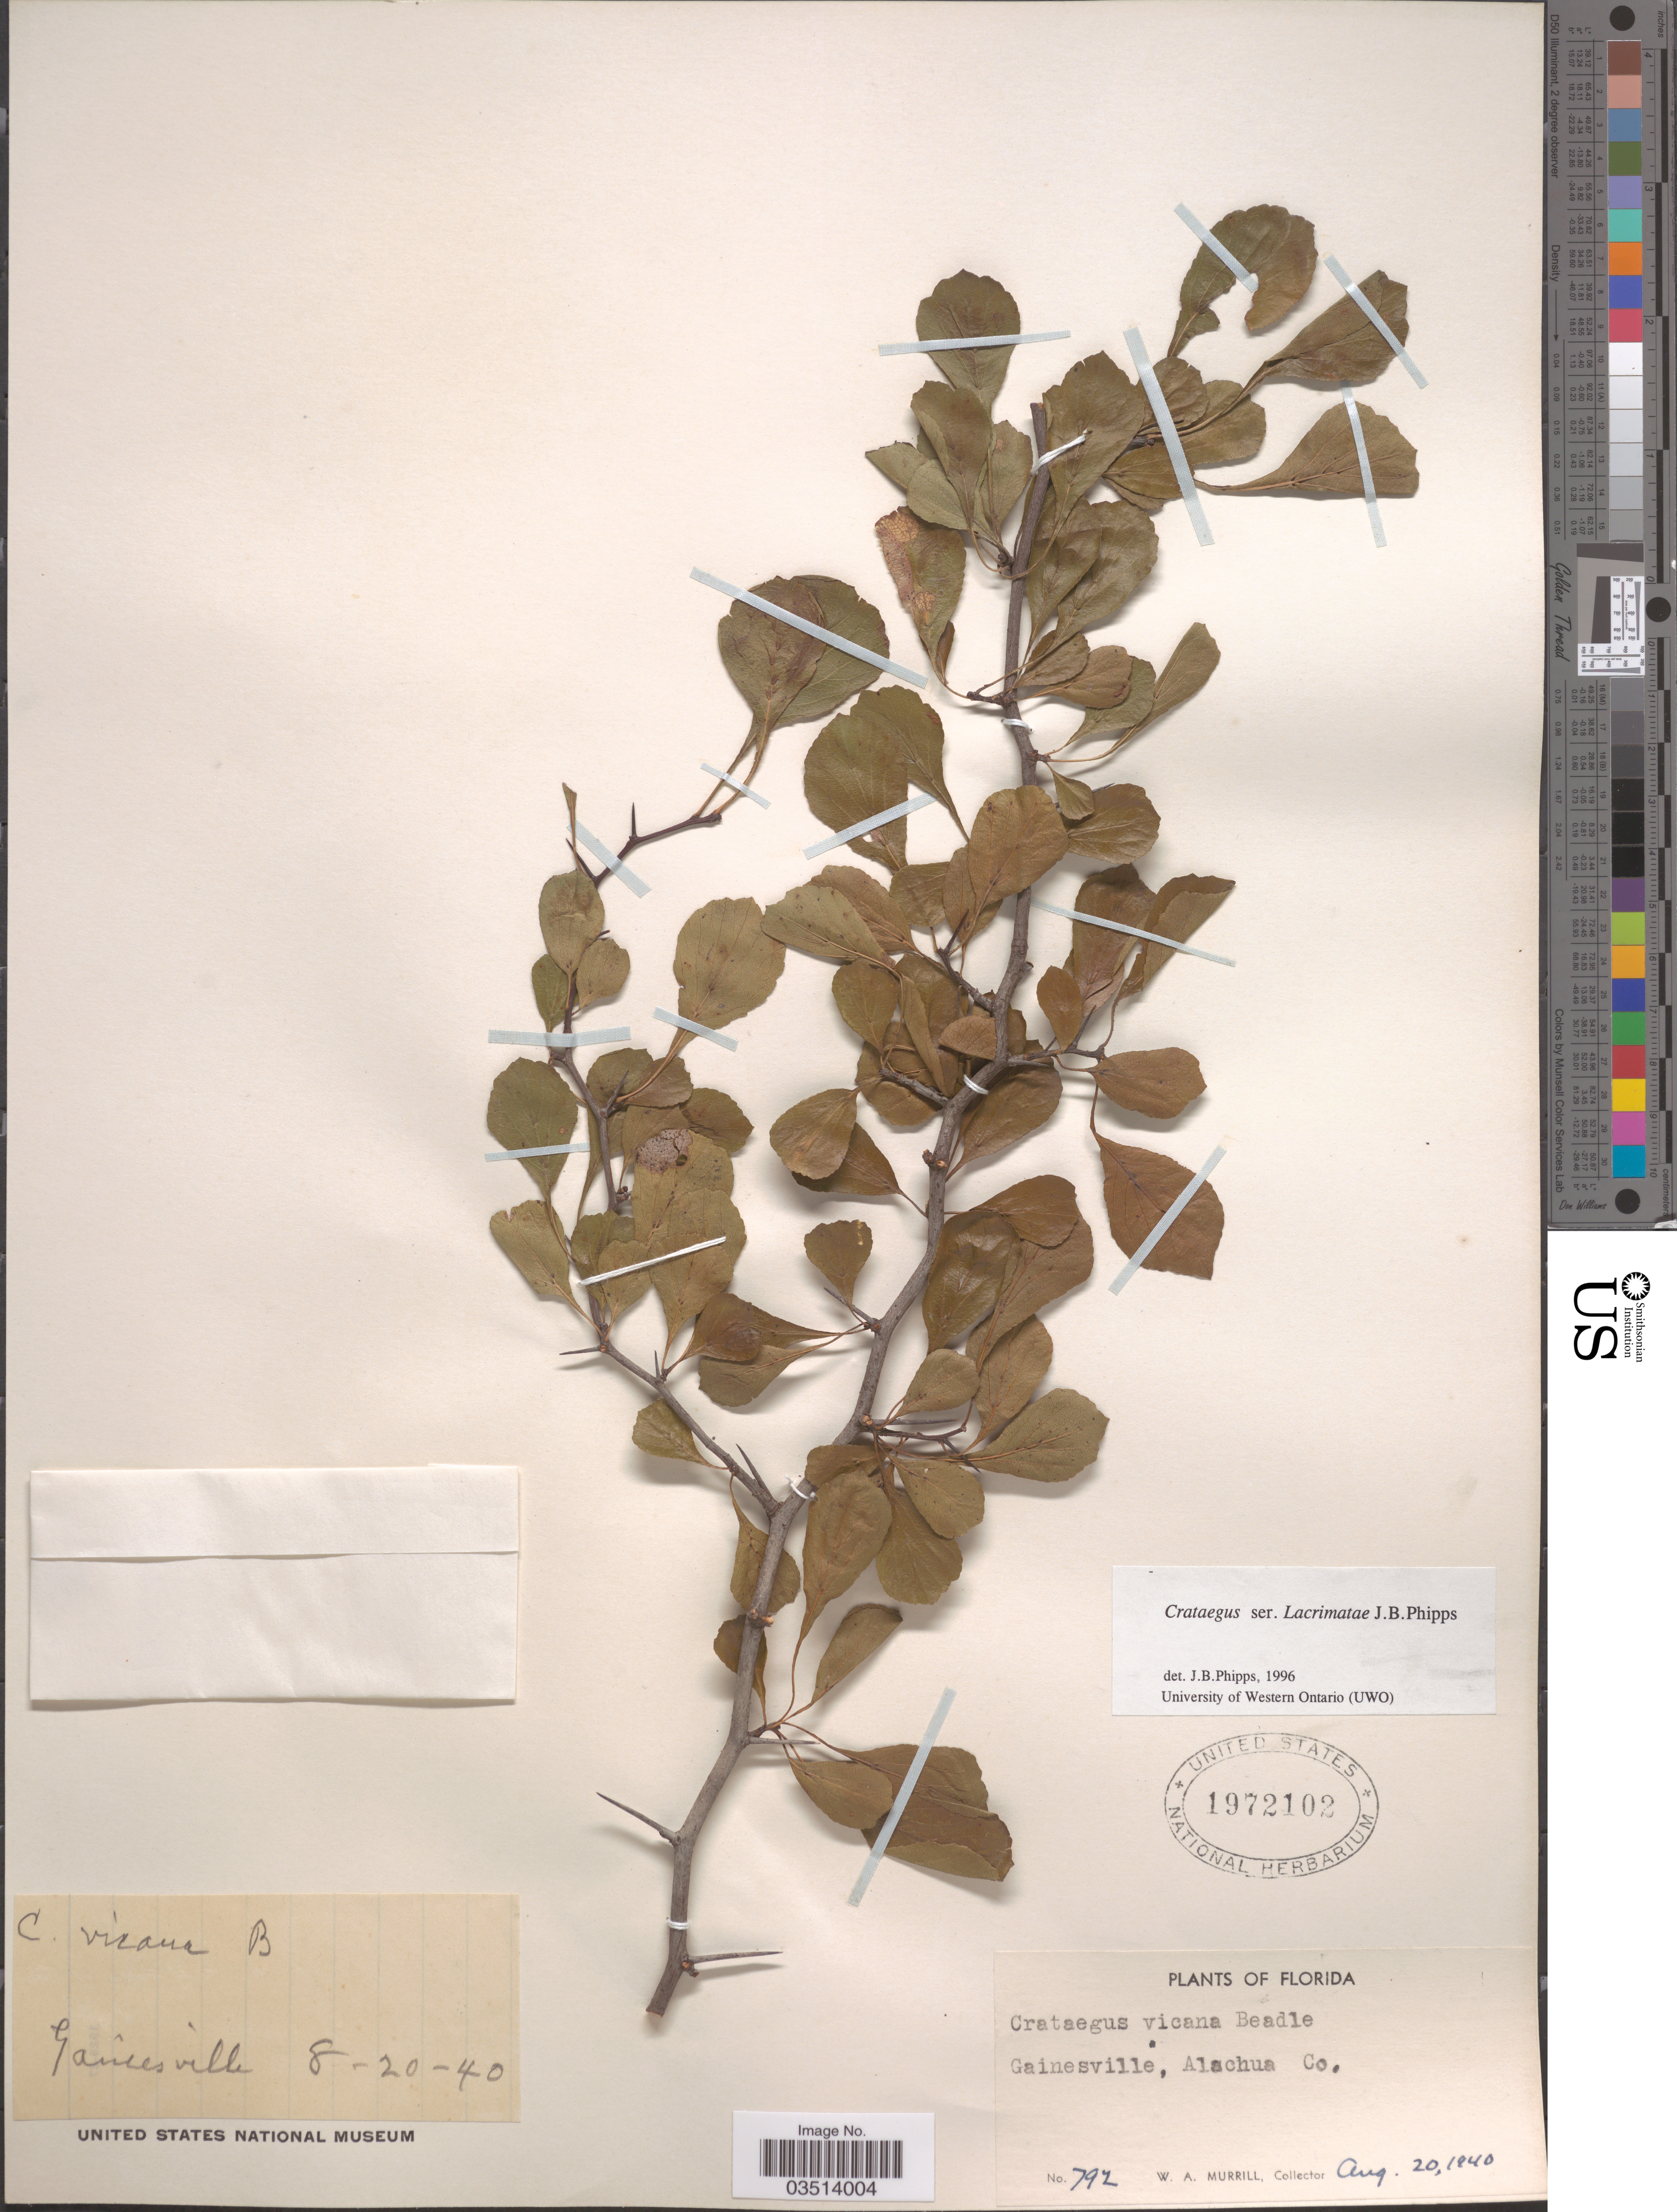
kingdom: Plantae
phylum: Tracheophyta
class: Magnoliopsida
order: Rosales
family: Rosaceae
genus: Crataegus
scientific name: Crataegus condigna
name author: Beadle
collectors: W. A. Murrill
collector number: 792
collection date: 1940-08-20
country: United States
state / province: Florida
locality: Gainesville, Alachua Co.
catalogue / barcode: US 1972102